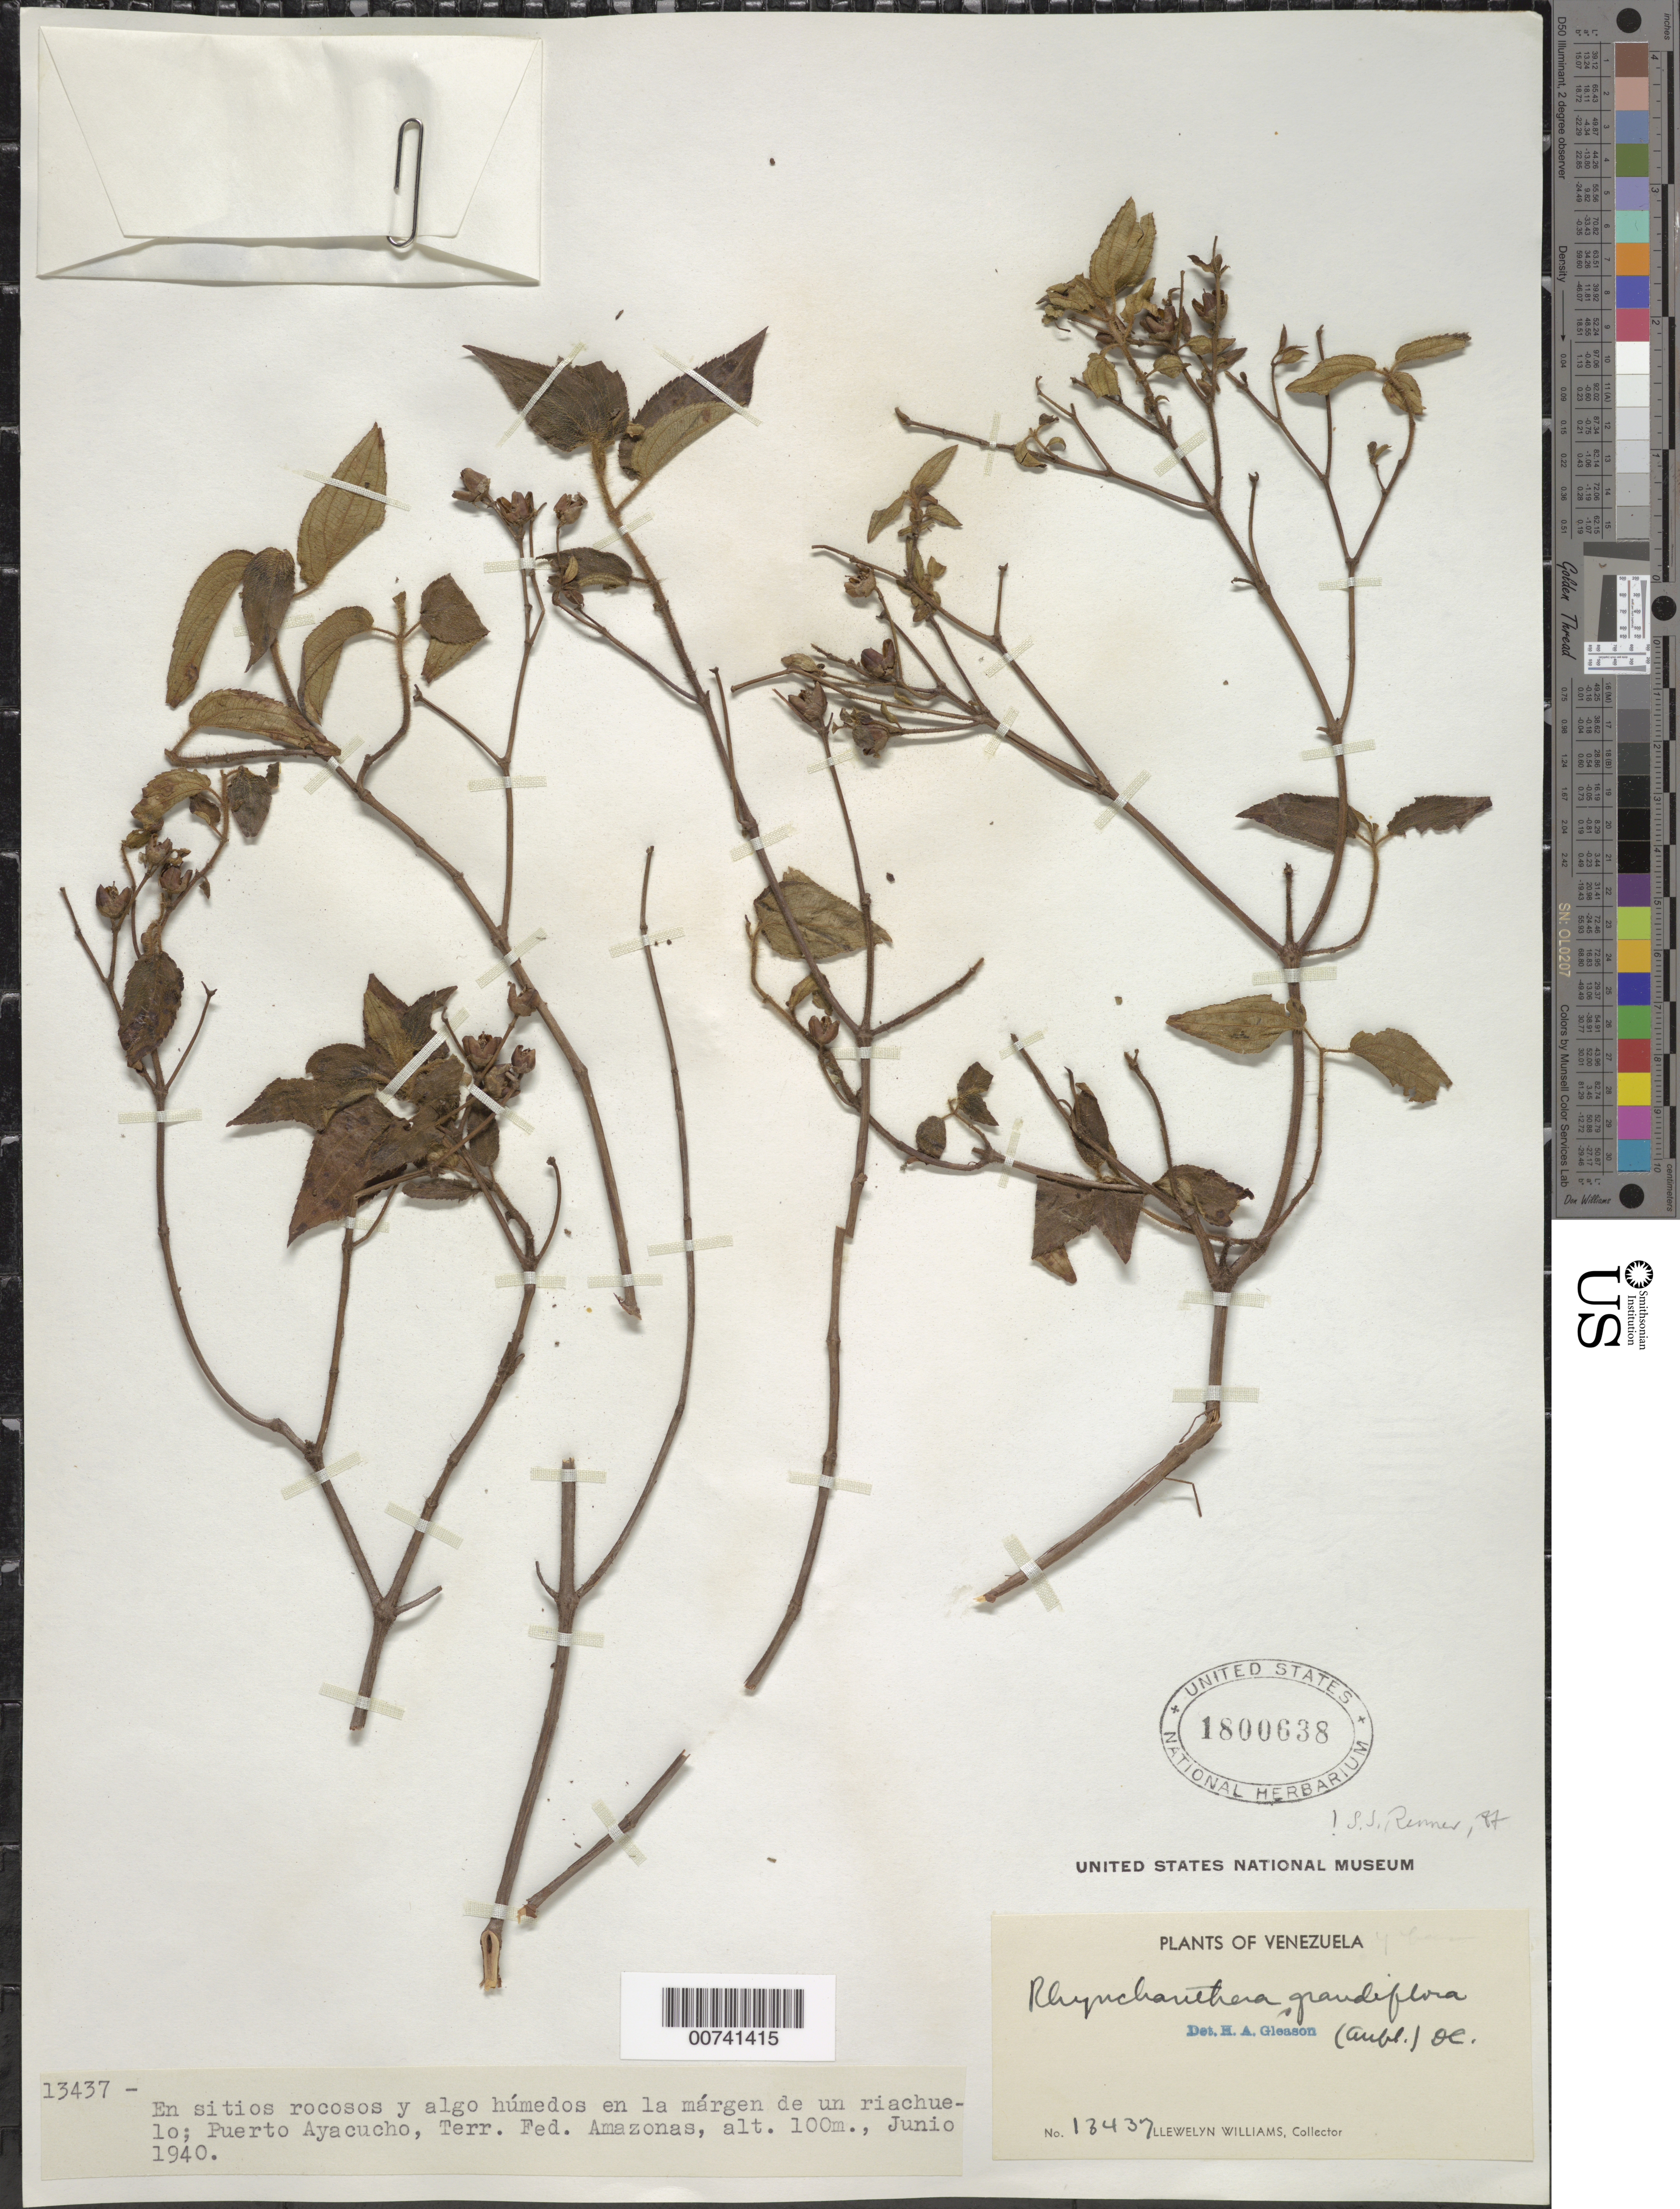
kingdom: Plantae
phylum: Tracheophyta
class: Magnoliopsida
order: Myrtales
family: Melastomataceae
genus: Rhynchanthera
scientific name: Rhynchanthera grandiflora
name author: (Aubl.) DC.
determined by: Renner, S. S.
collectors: Ll. Williams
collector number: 13437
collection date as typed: Jun-40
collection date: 1940-06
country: Venezuela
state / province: Amazonas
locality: Puerto Ayacucho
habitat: Rocky places and wet margins of stream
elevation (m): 100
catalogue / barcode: US 1800638